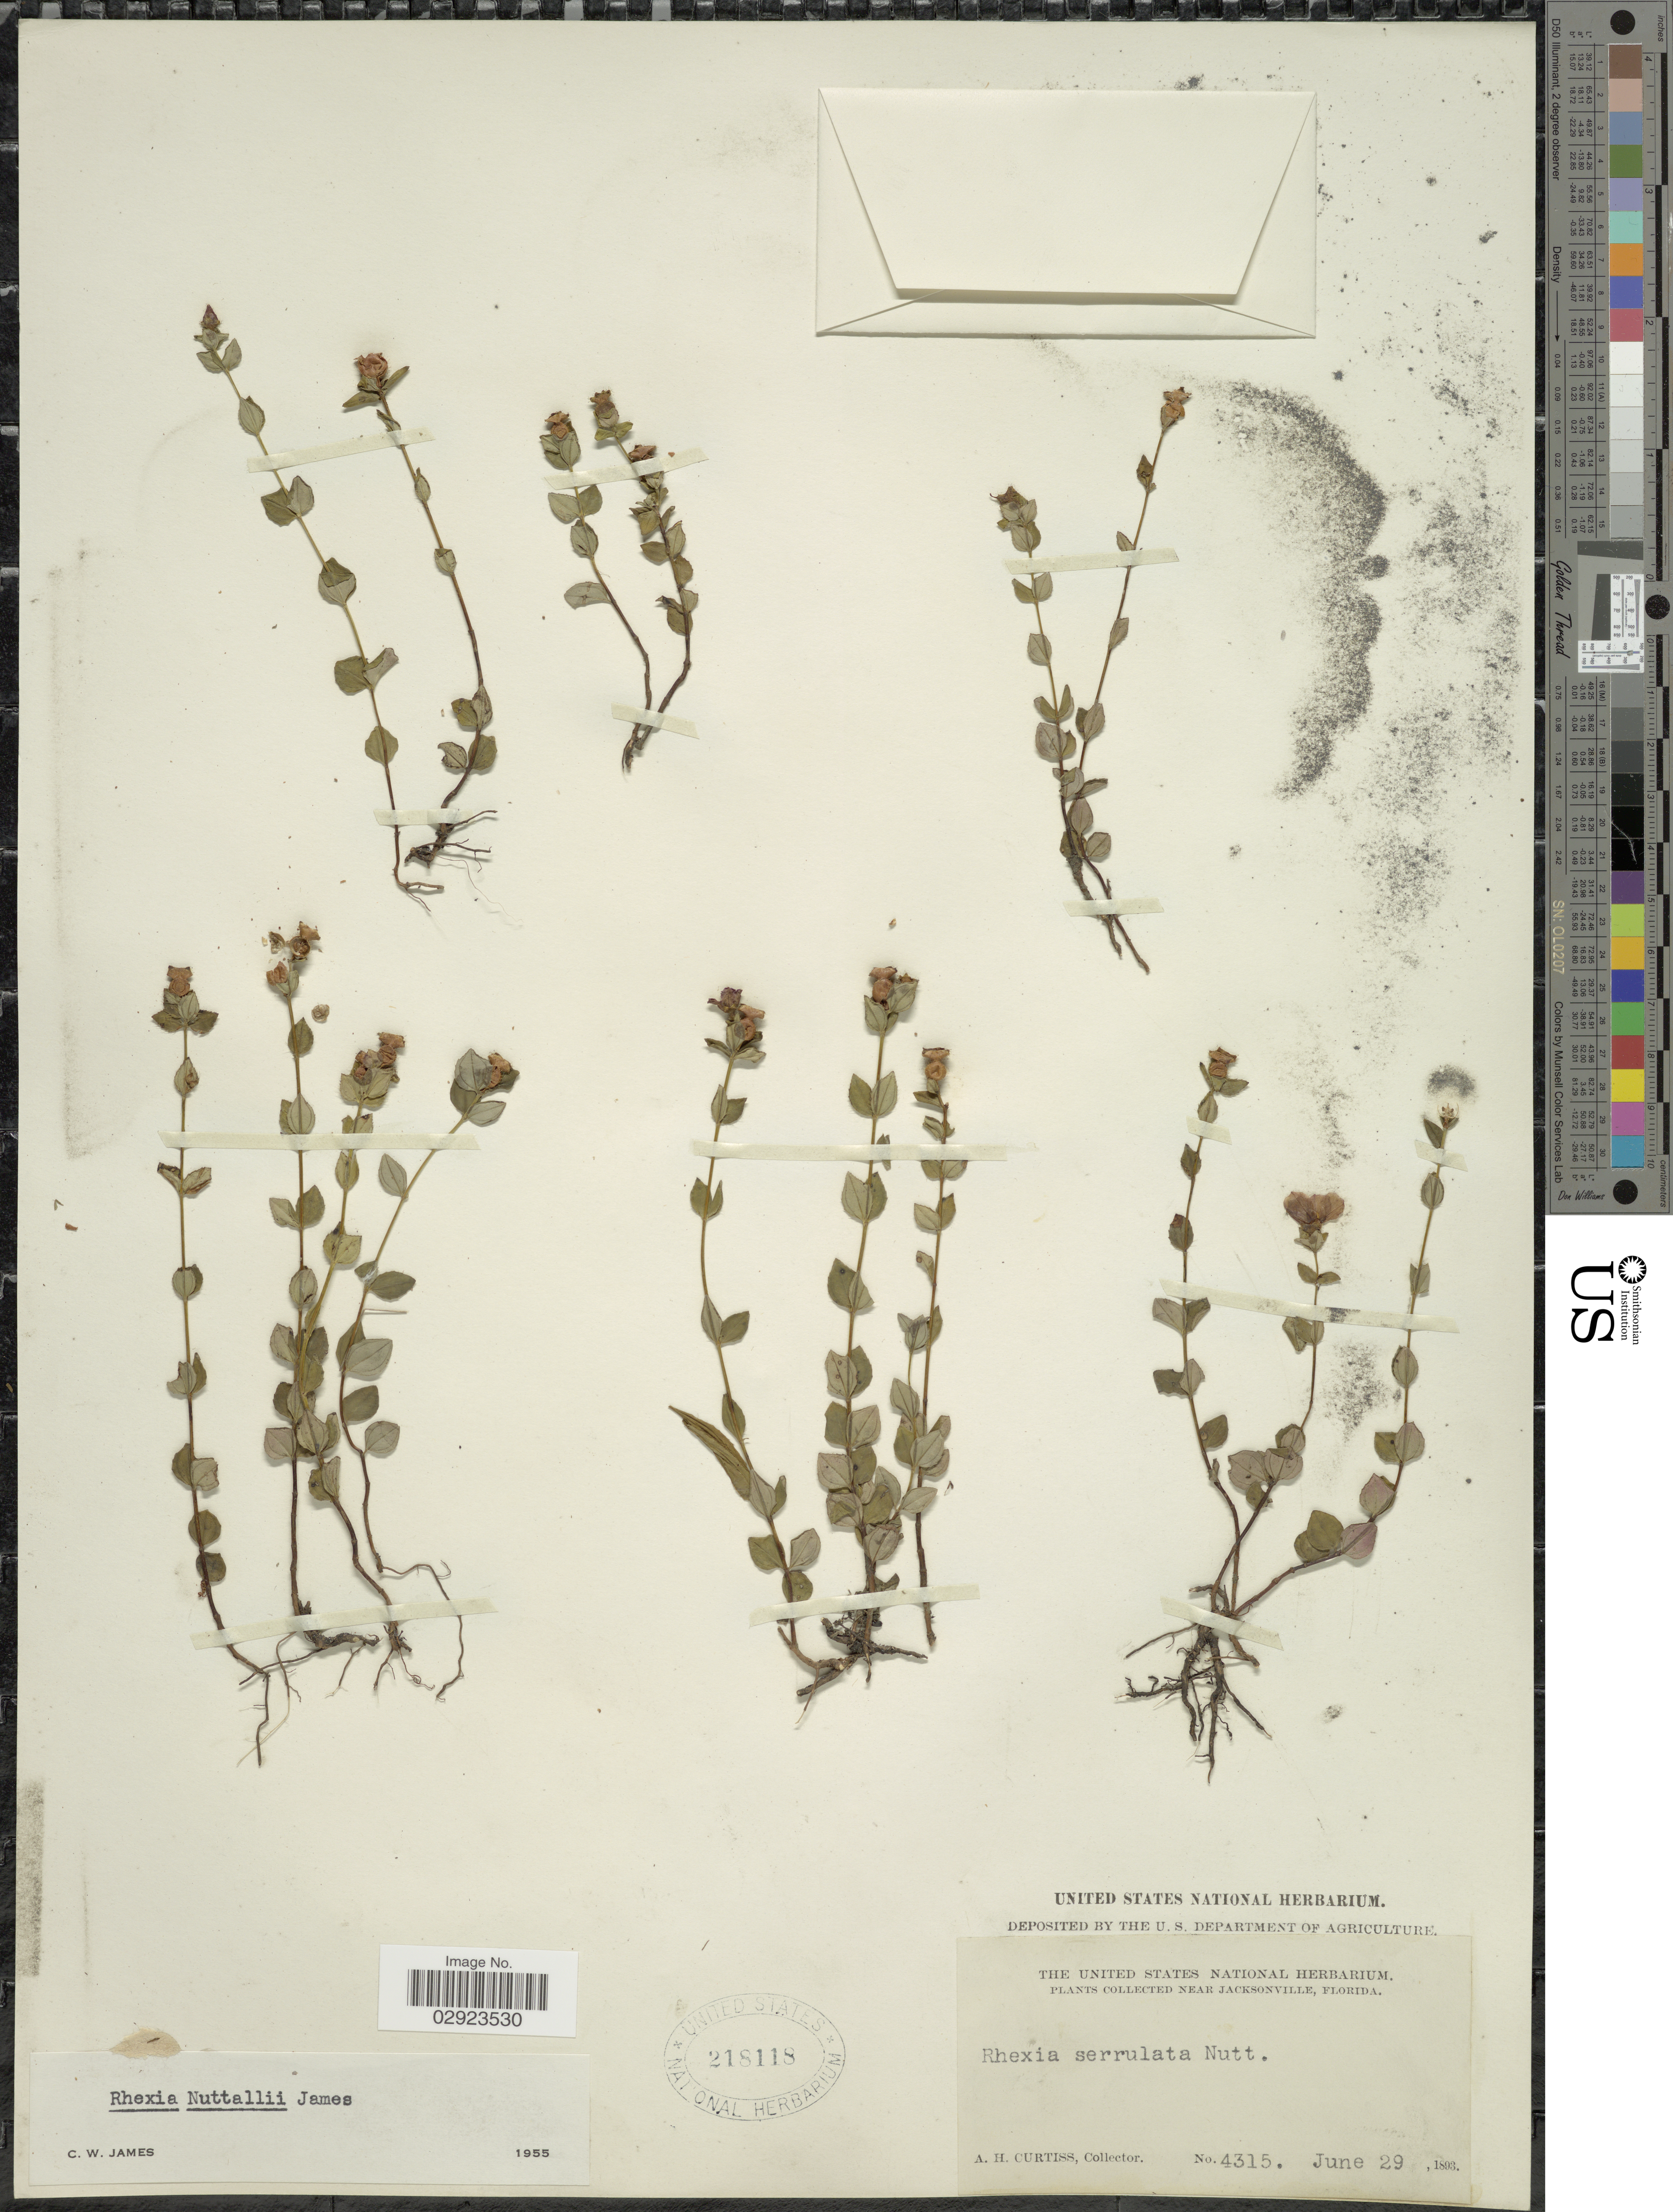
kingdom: Plantae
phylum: Tracheophyta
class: Magnoliopsida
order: Myrtales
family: Melastomataceae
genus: Rhexia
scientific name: Rhexia nuttallii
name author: C.W. James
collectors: A. H. Curtiss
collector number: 4315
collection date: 1893-06-29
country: United States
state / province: Florida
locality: Near Jacksonville.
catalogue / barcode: US 218118